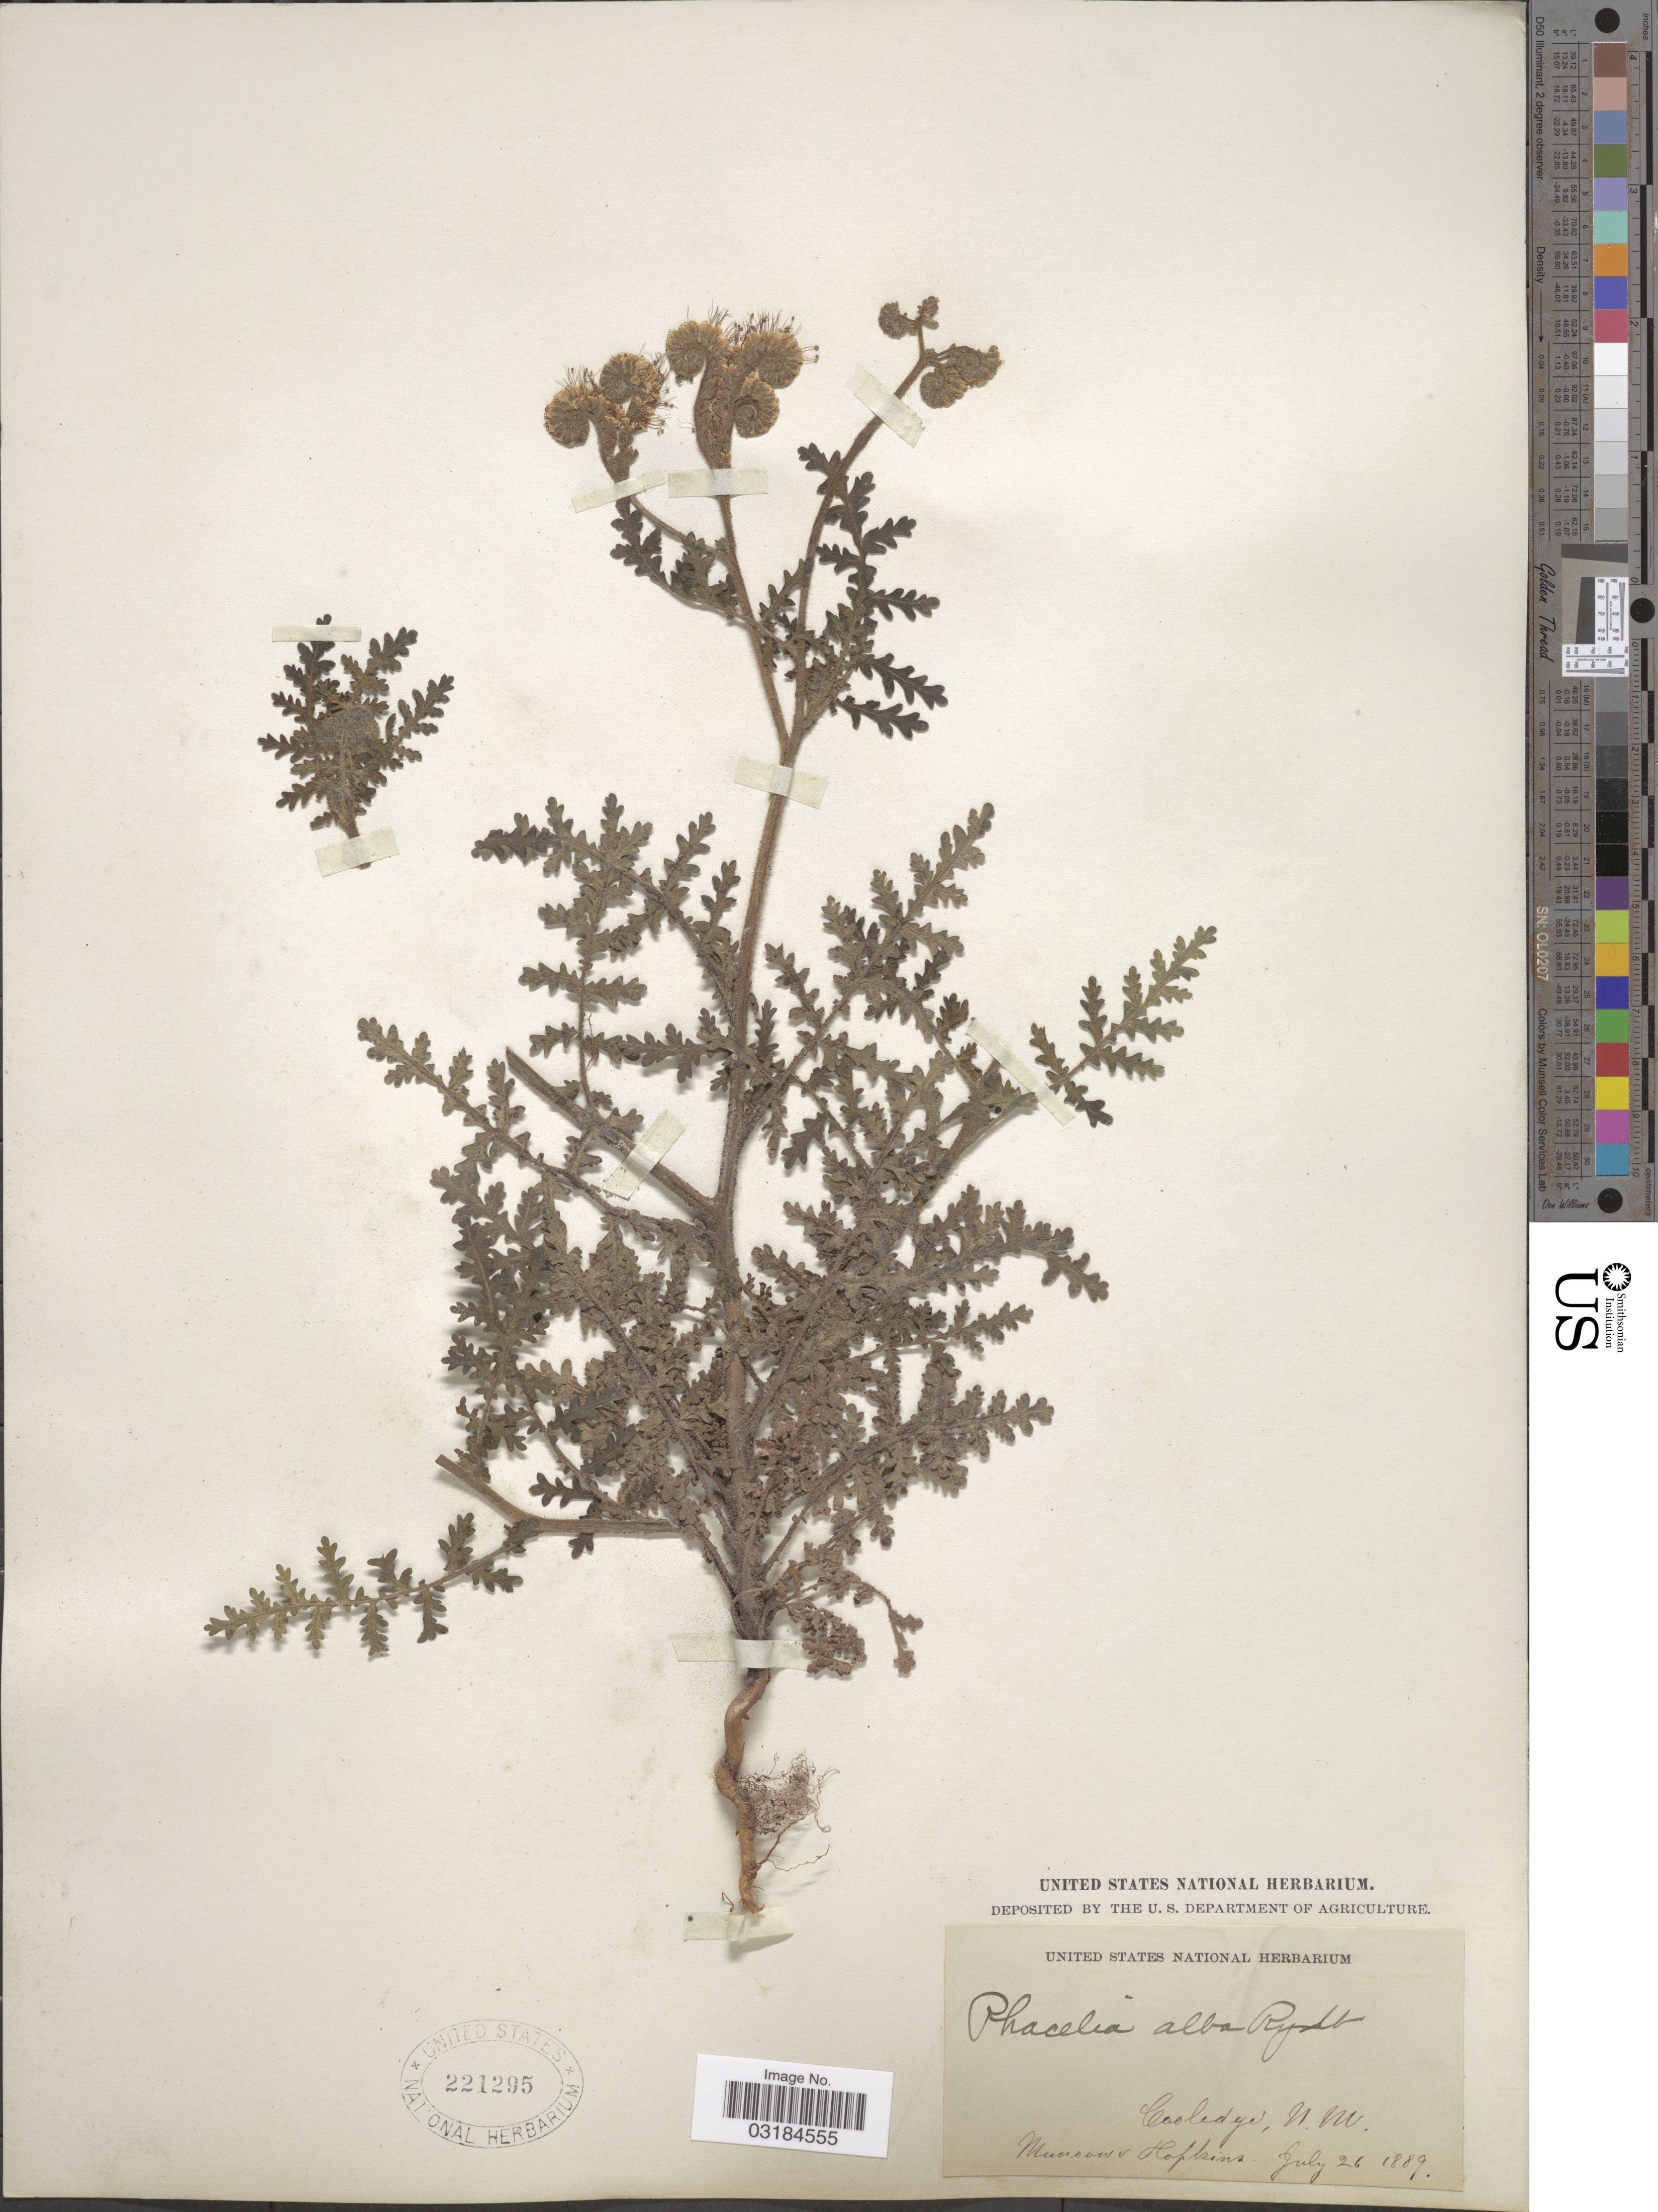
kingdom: Plantae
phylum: Tracheophyta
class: Magnoliopsida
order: Boraginales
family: Hydrophyllaceae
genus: Phacelia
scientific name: Phacelia alba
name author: Rydb.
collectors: -. Munson & -. Hopkins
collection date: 1889-07-26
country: United States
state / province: New Mexico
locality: Cooledge.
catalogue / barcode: US 221295